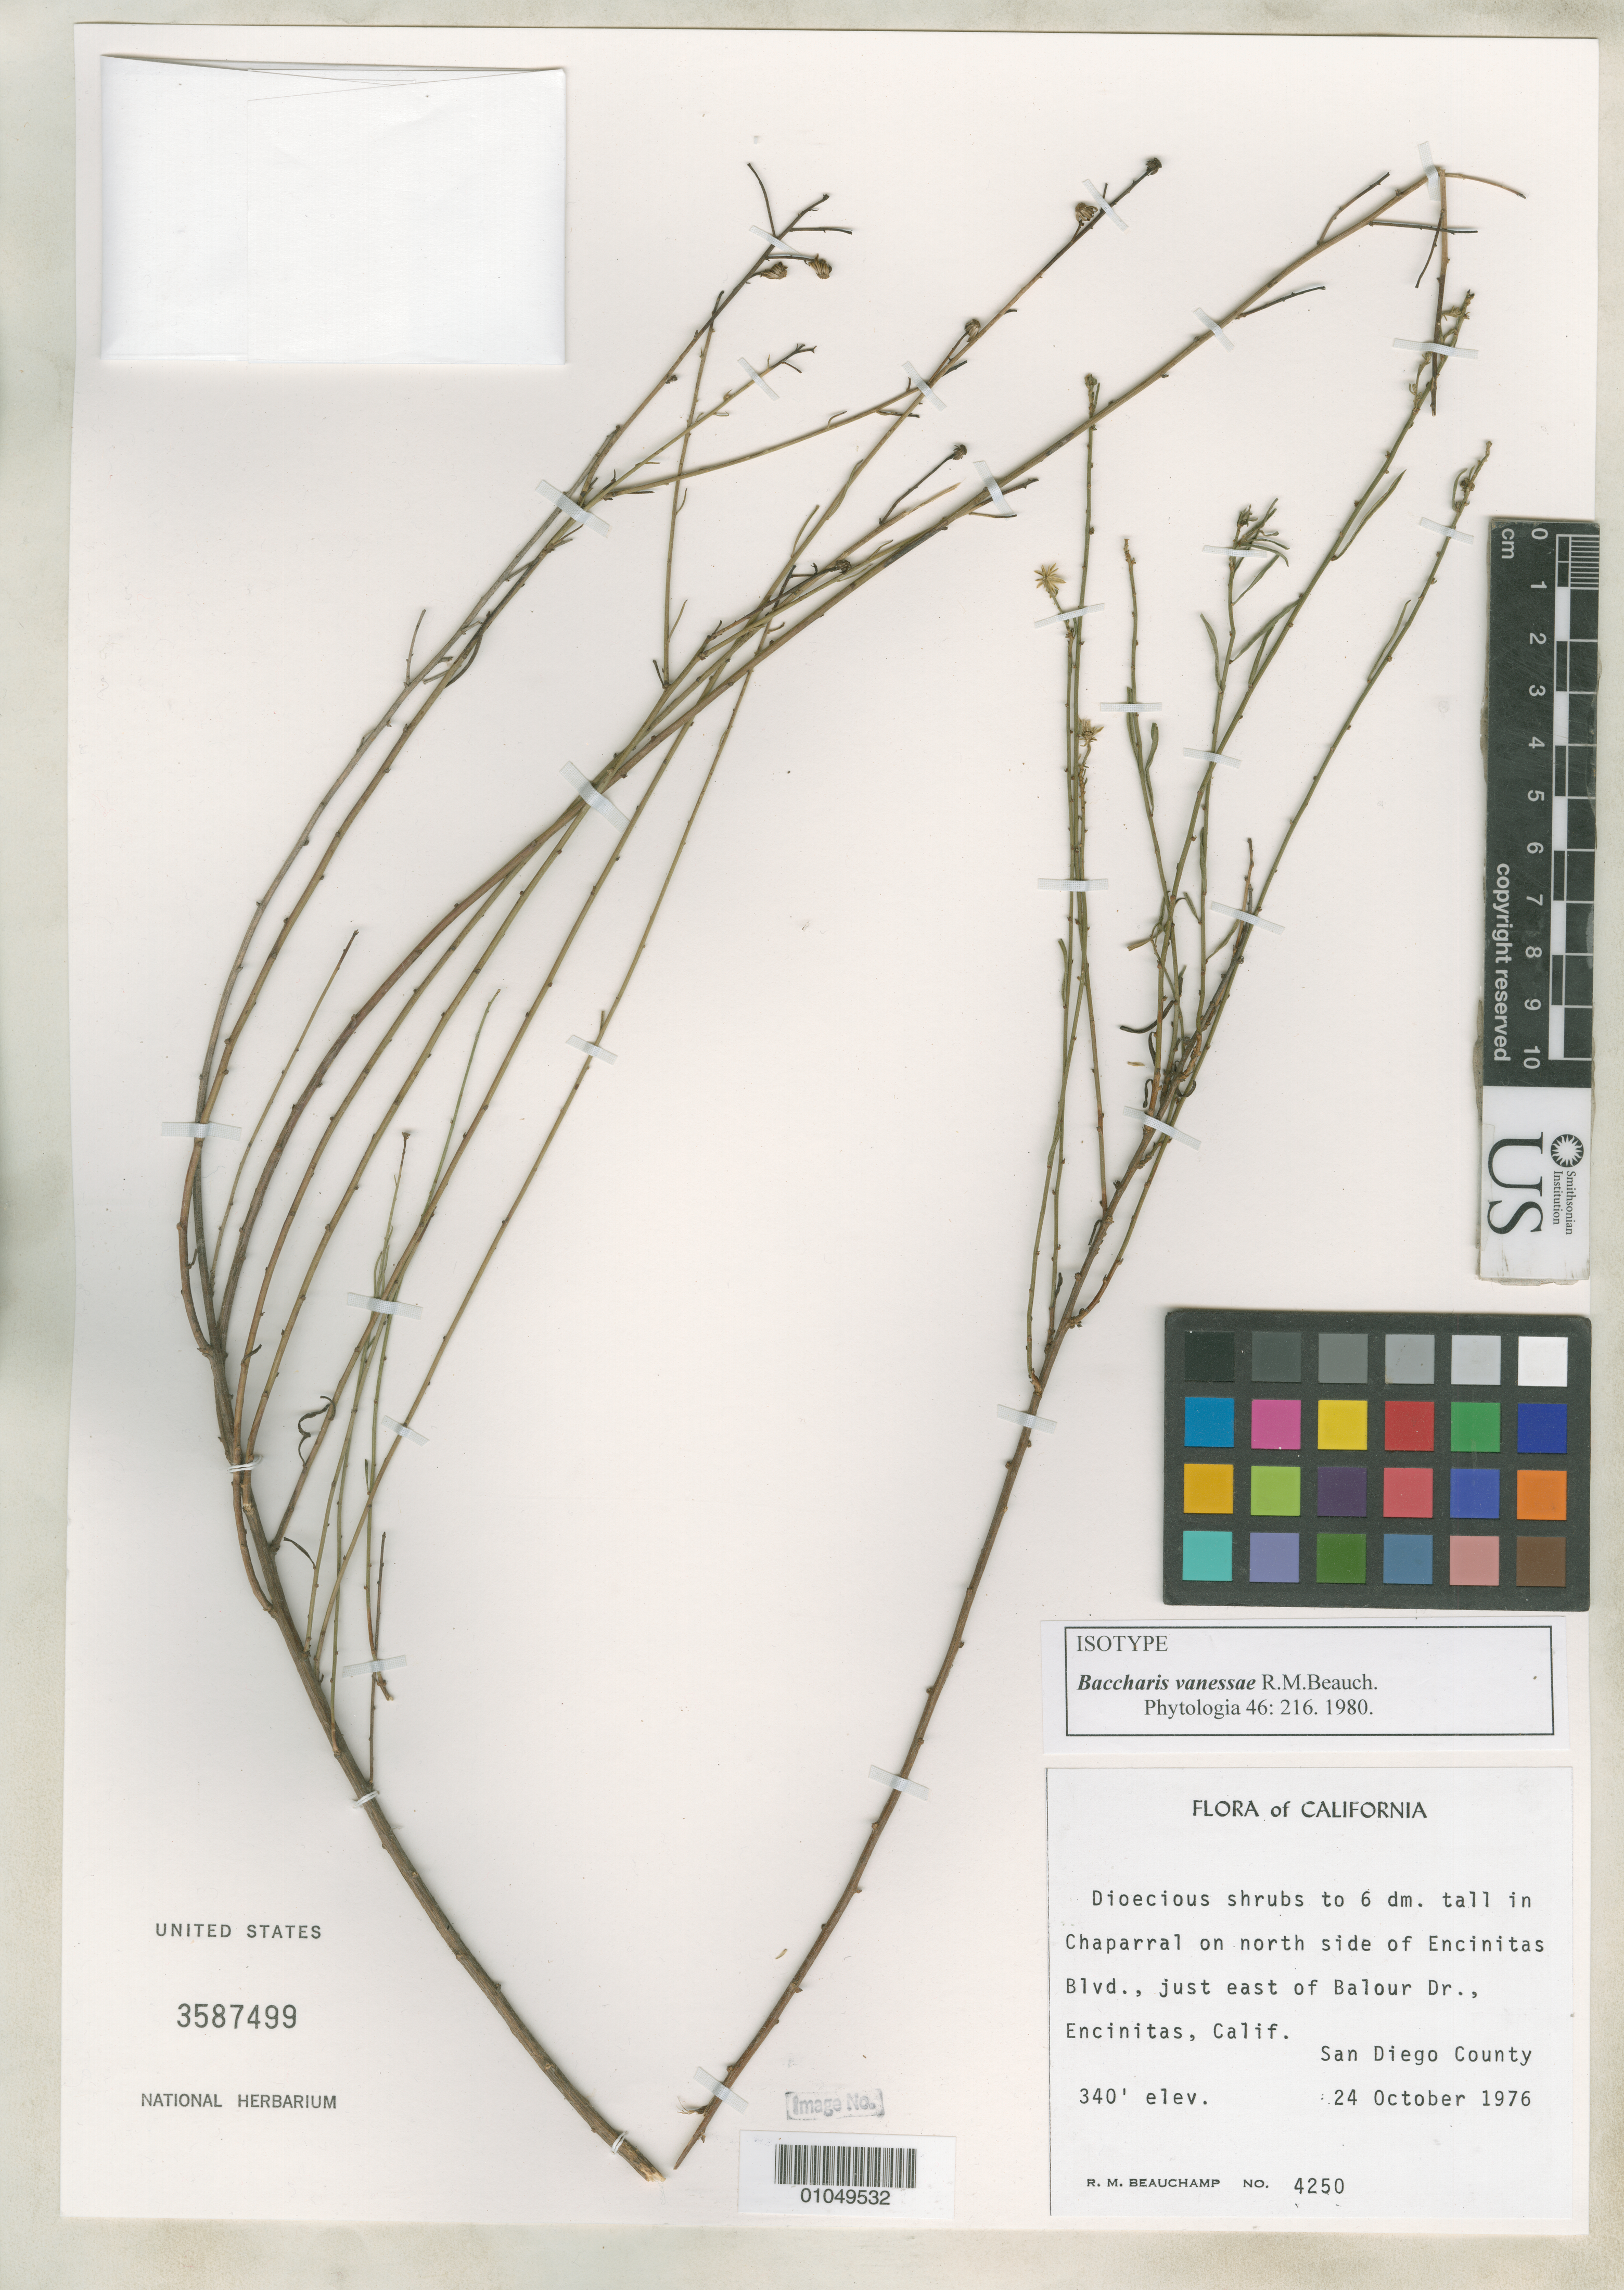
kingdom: Plantae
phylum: Tracheophyta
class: Magnoliopsida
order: Asterales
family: Asteraceae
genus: Baccharis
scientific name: Baccharis vanessae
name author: R.M. Beauch.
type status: Isotype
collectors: R. Beauchamp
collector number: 4250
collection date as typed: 24 Oct 1976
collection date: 1976-10-24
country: United States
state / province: California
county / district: San Diego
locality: North side of Encinitas Blvd., just east of Balour Drive, Encinitas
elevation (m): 104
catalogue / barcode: US 3587499